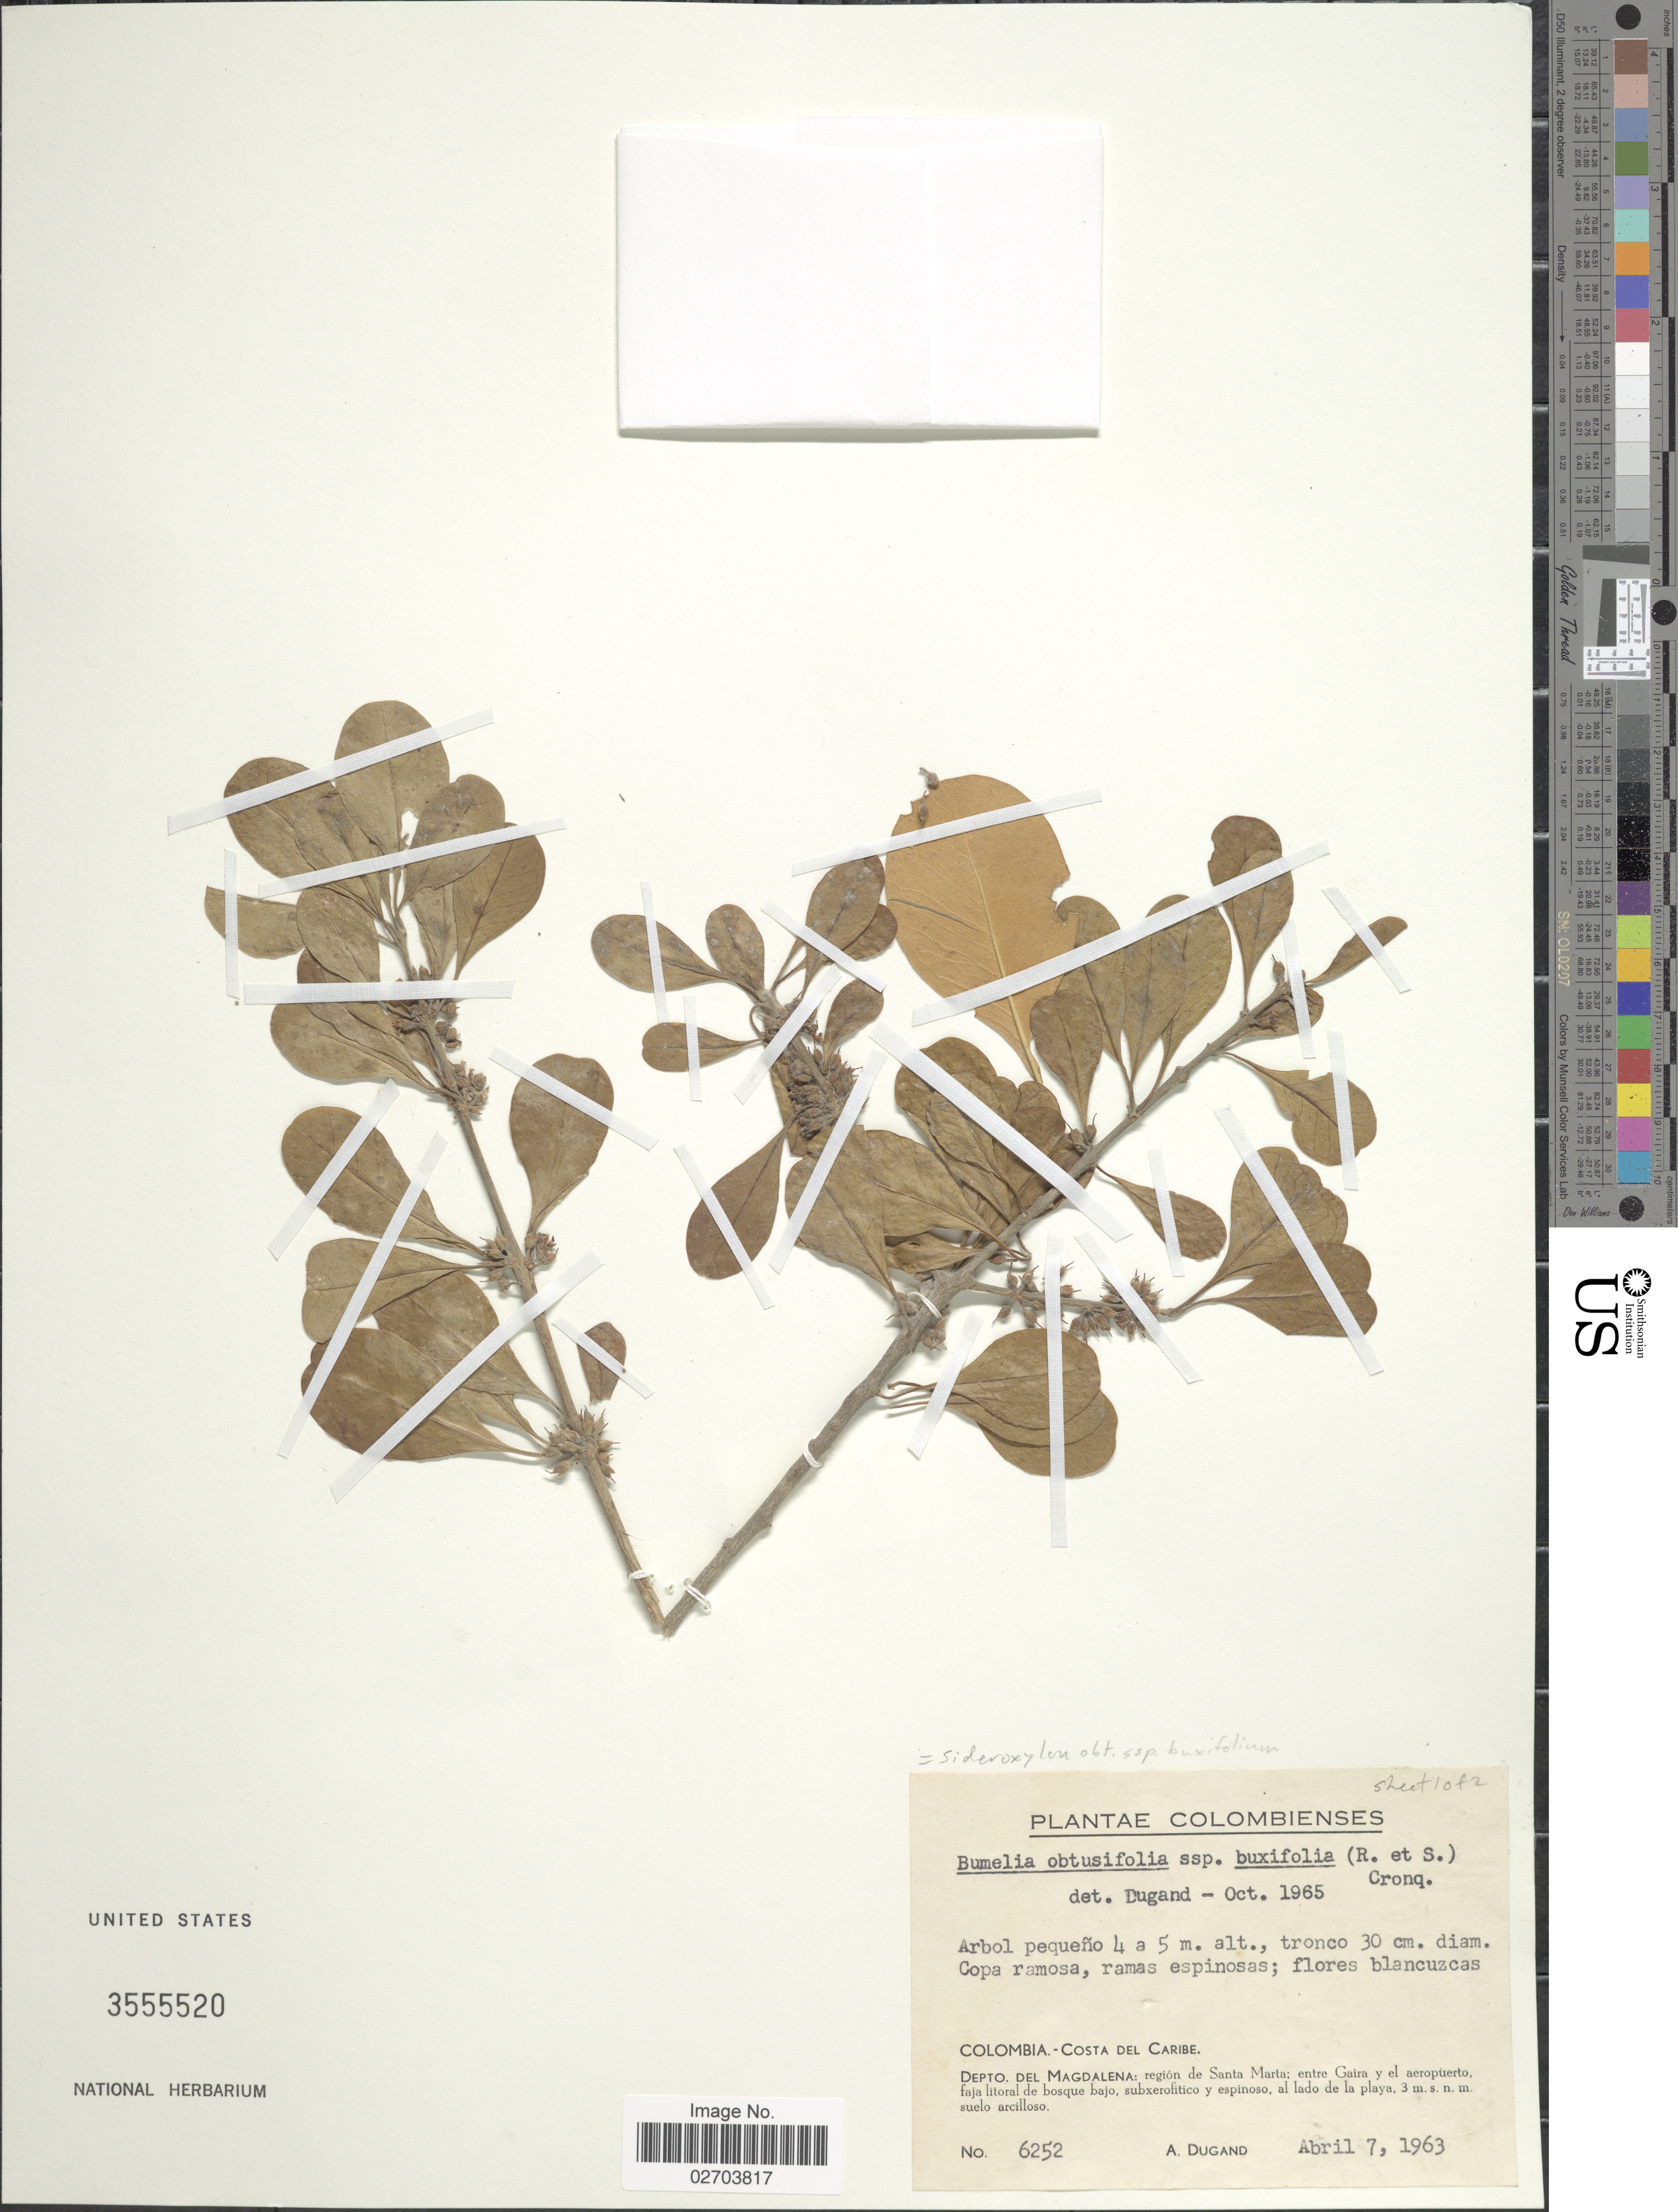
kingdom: Plantae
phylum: Tracheophyta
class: Magnoliopsida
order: Ericales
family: Sapotaceae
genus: Sideroxylon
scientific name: Sideroxylon obtusifolium subsp. buxifolium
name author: (Roem. & Schult.) T.D. Penn.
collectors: A. Dugand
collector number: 6252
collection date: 1963-04-07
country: Colombia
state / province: Magdalena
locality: Costa del Caribe. Depto. del Magdalena: region de Santa Marta: entre Gaira y el aeropuerto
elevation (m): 3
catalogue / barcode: US 3555520